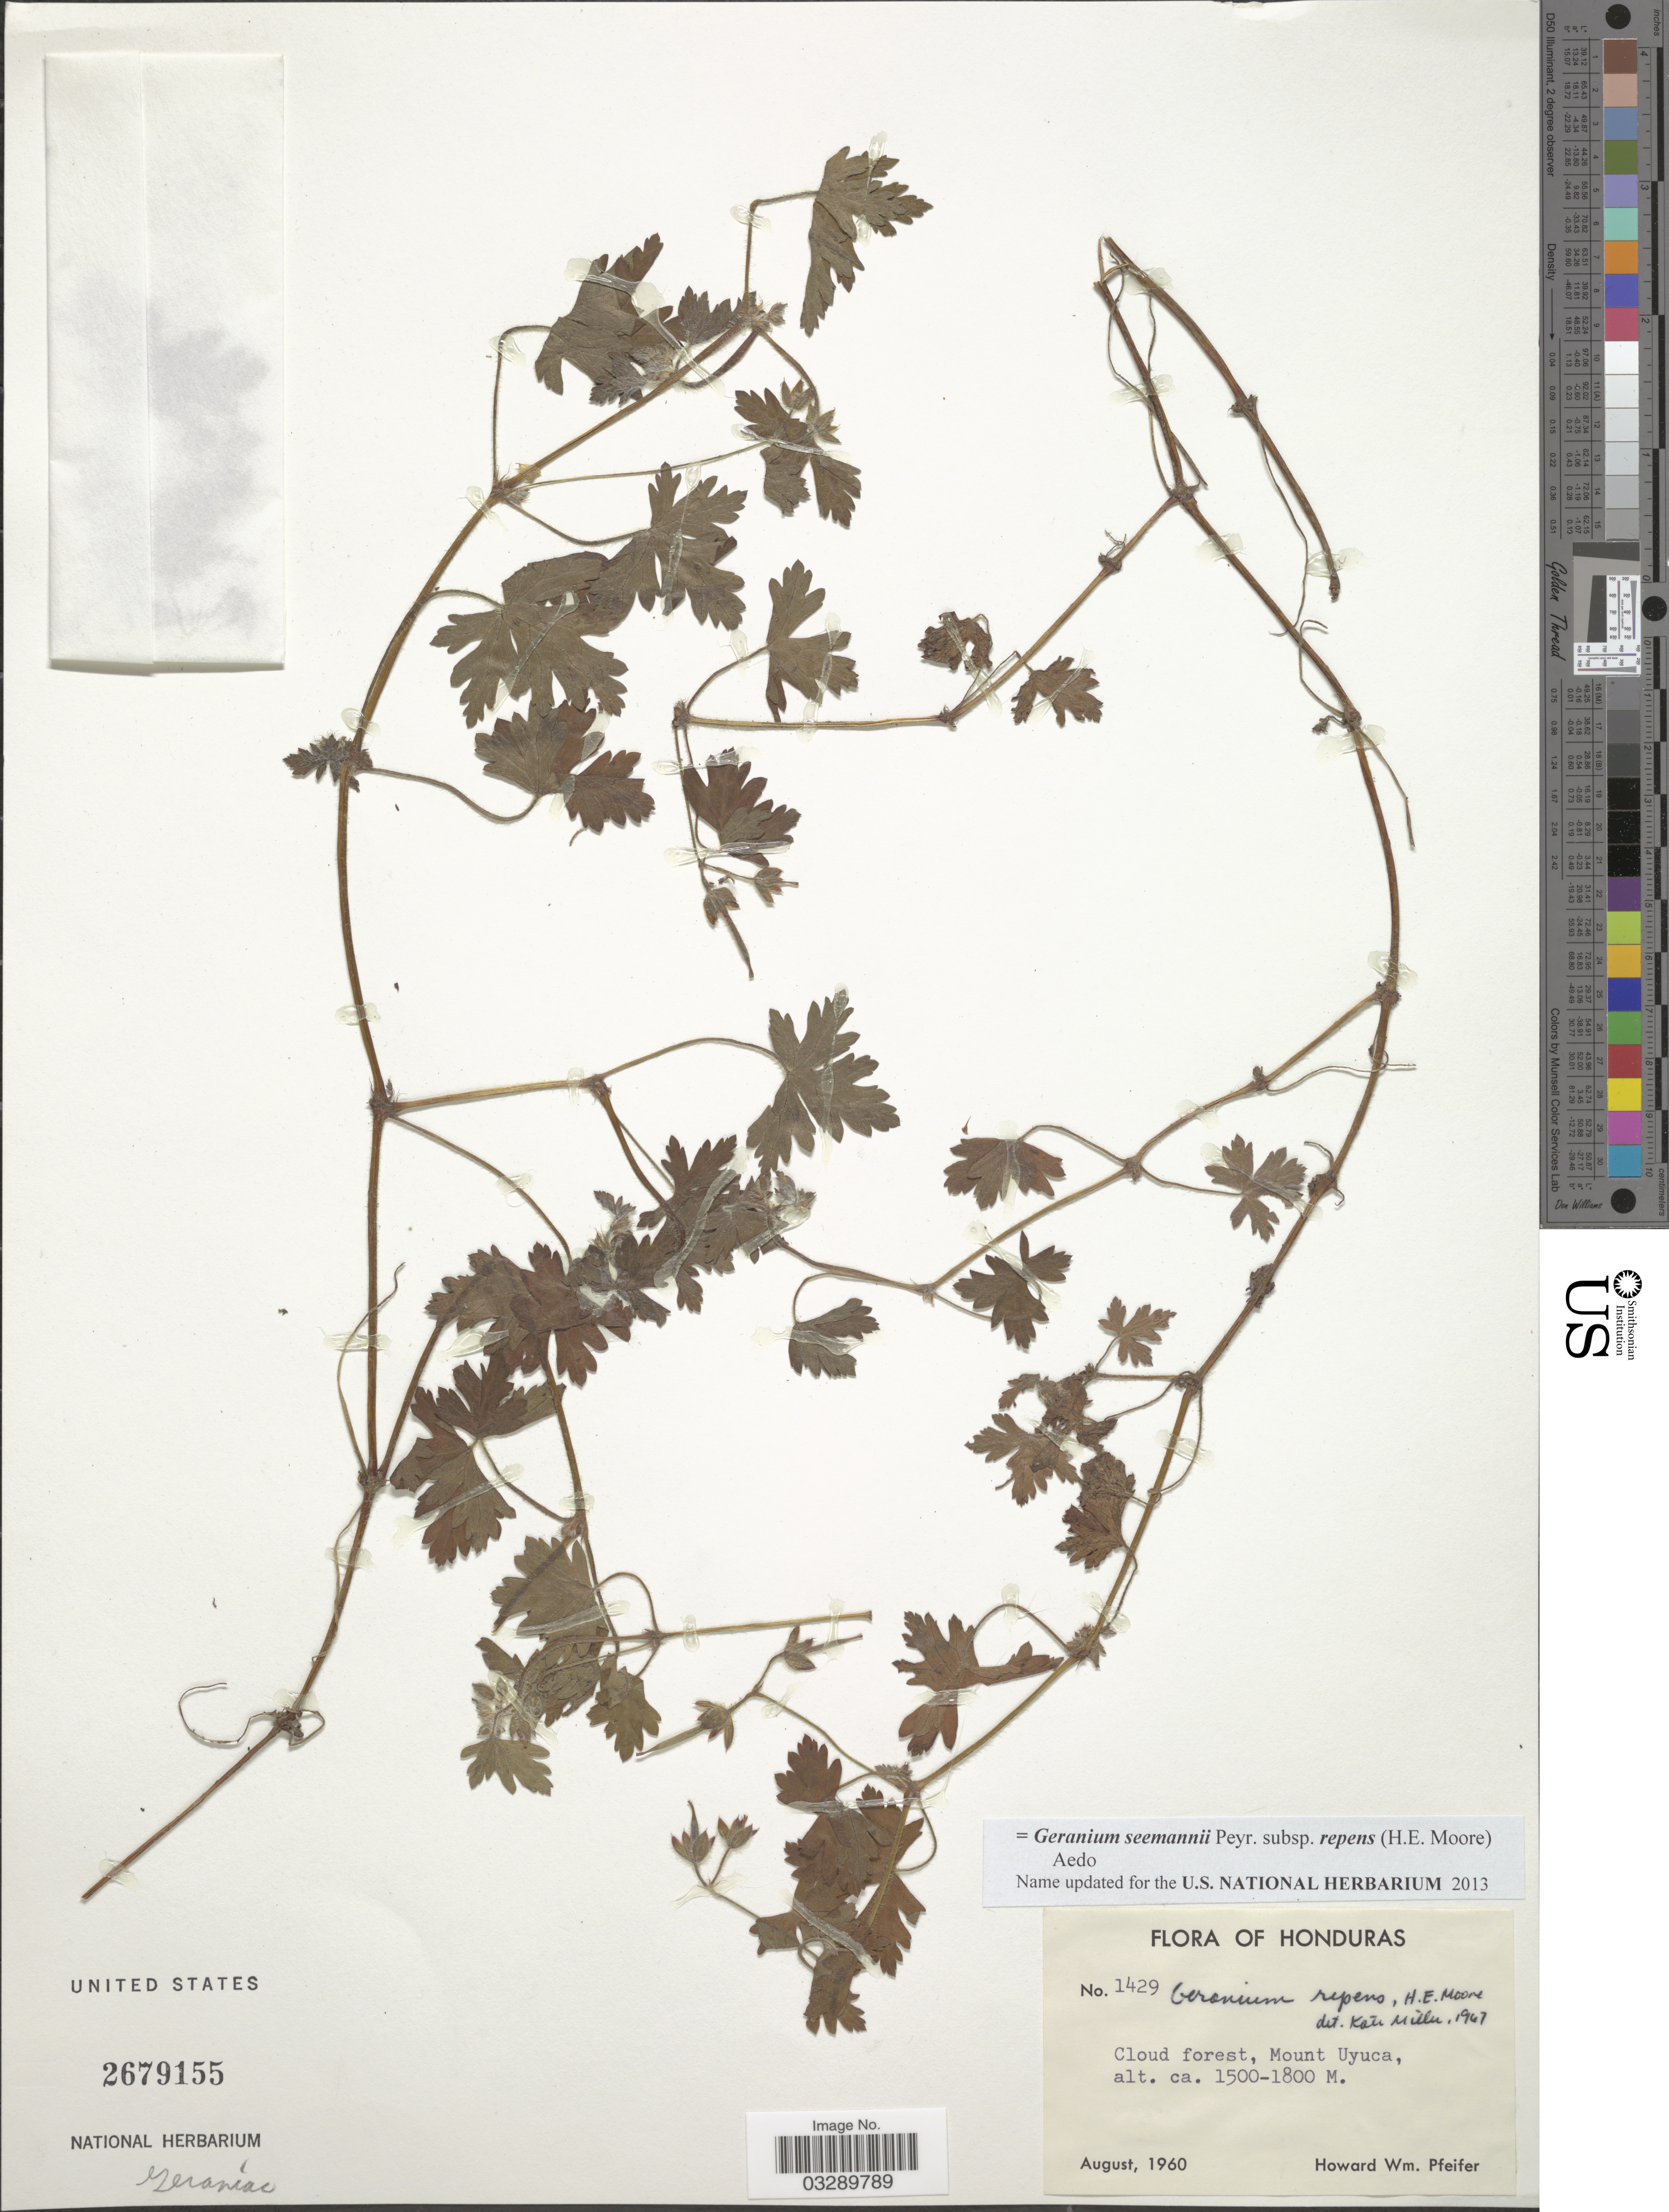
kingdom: Plantae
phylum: Tracheophyta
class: Magnoliopsida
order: Geraniales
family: Geraniaceae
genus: Geranium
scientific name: Geranium seemannii subsp. repens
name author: (H.E. Moore) Aedo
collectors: H. W. Pfeifer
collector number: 1429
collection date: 1960-08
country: Honduras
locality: Cloud forest, Mount Uyuca.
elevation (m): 1500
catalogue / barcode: US 2679155